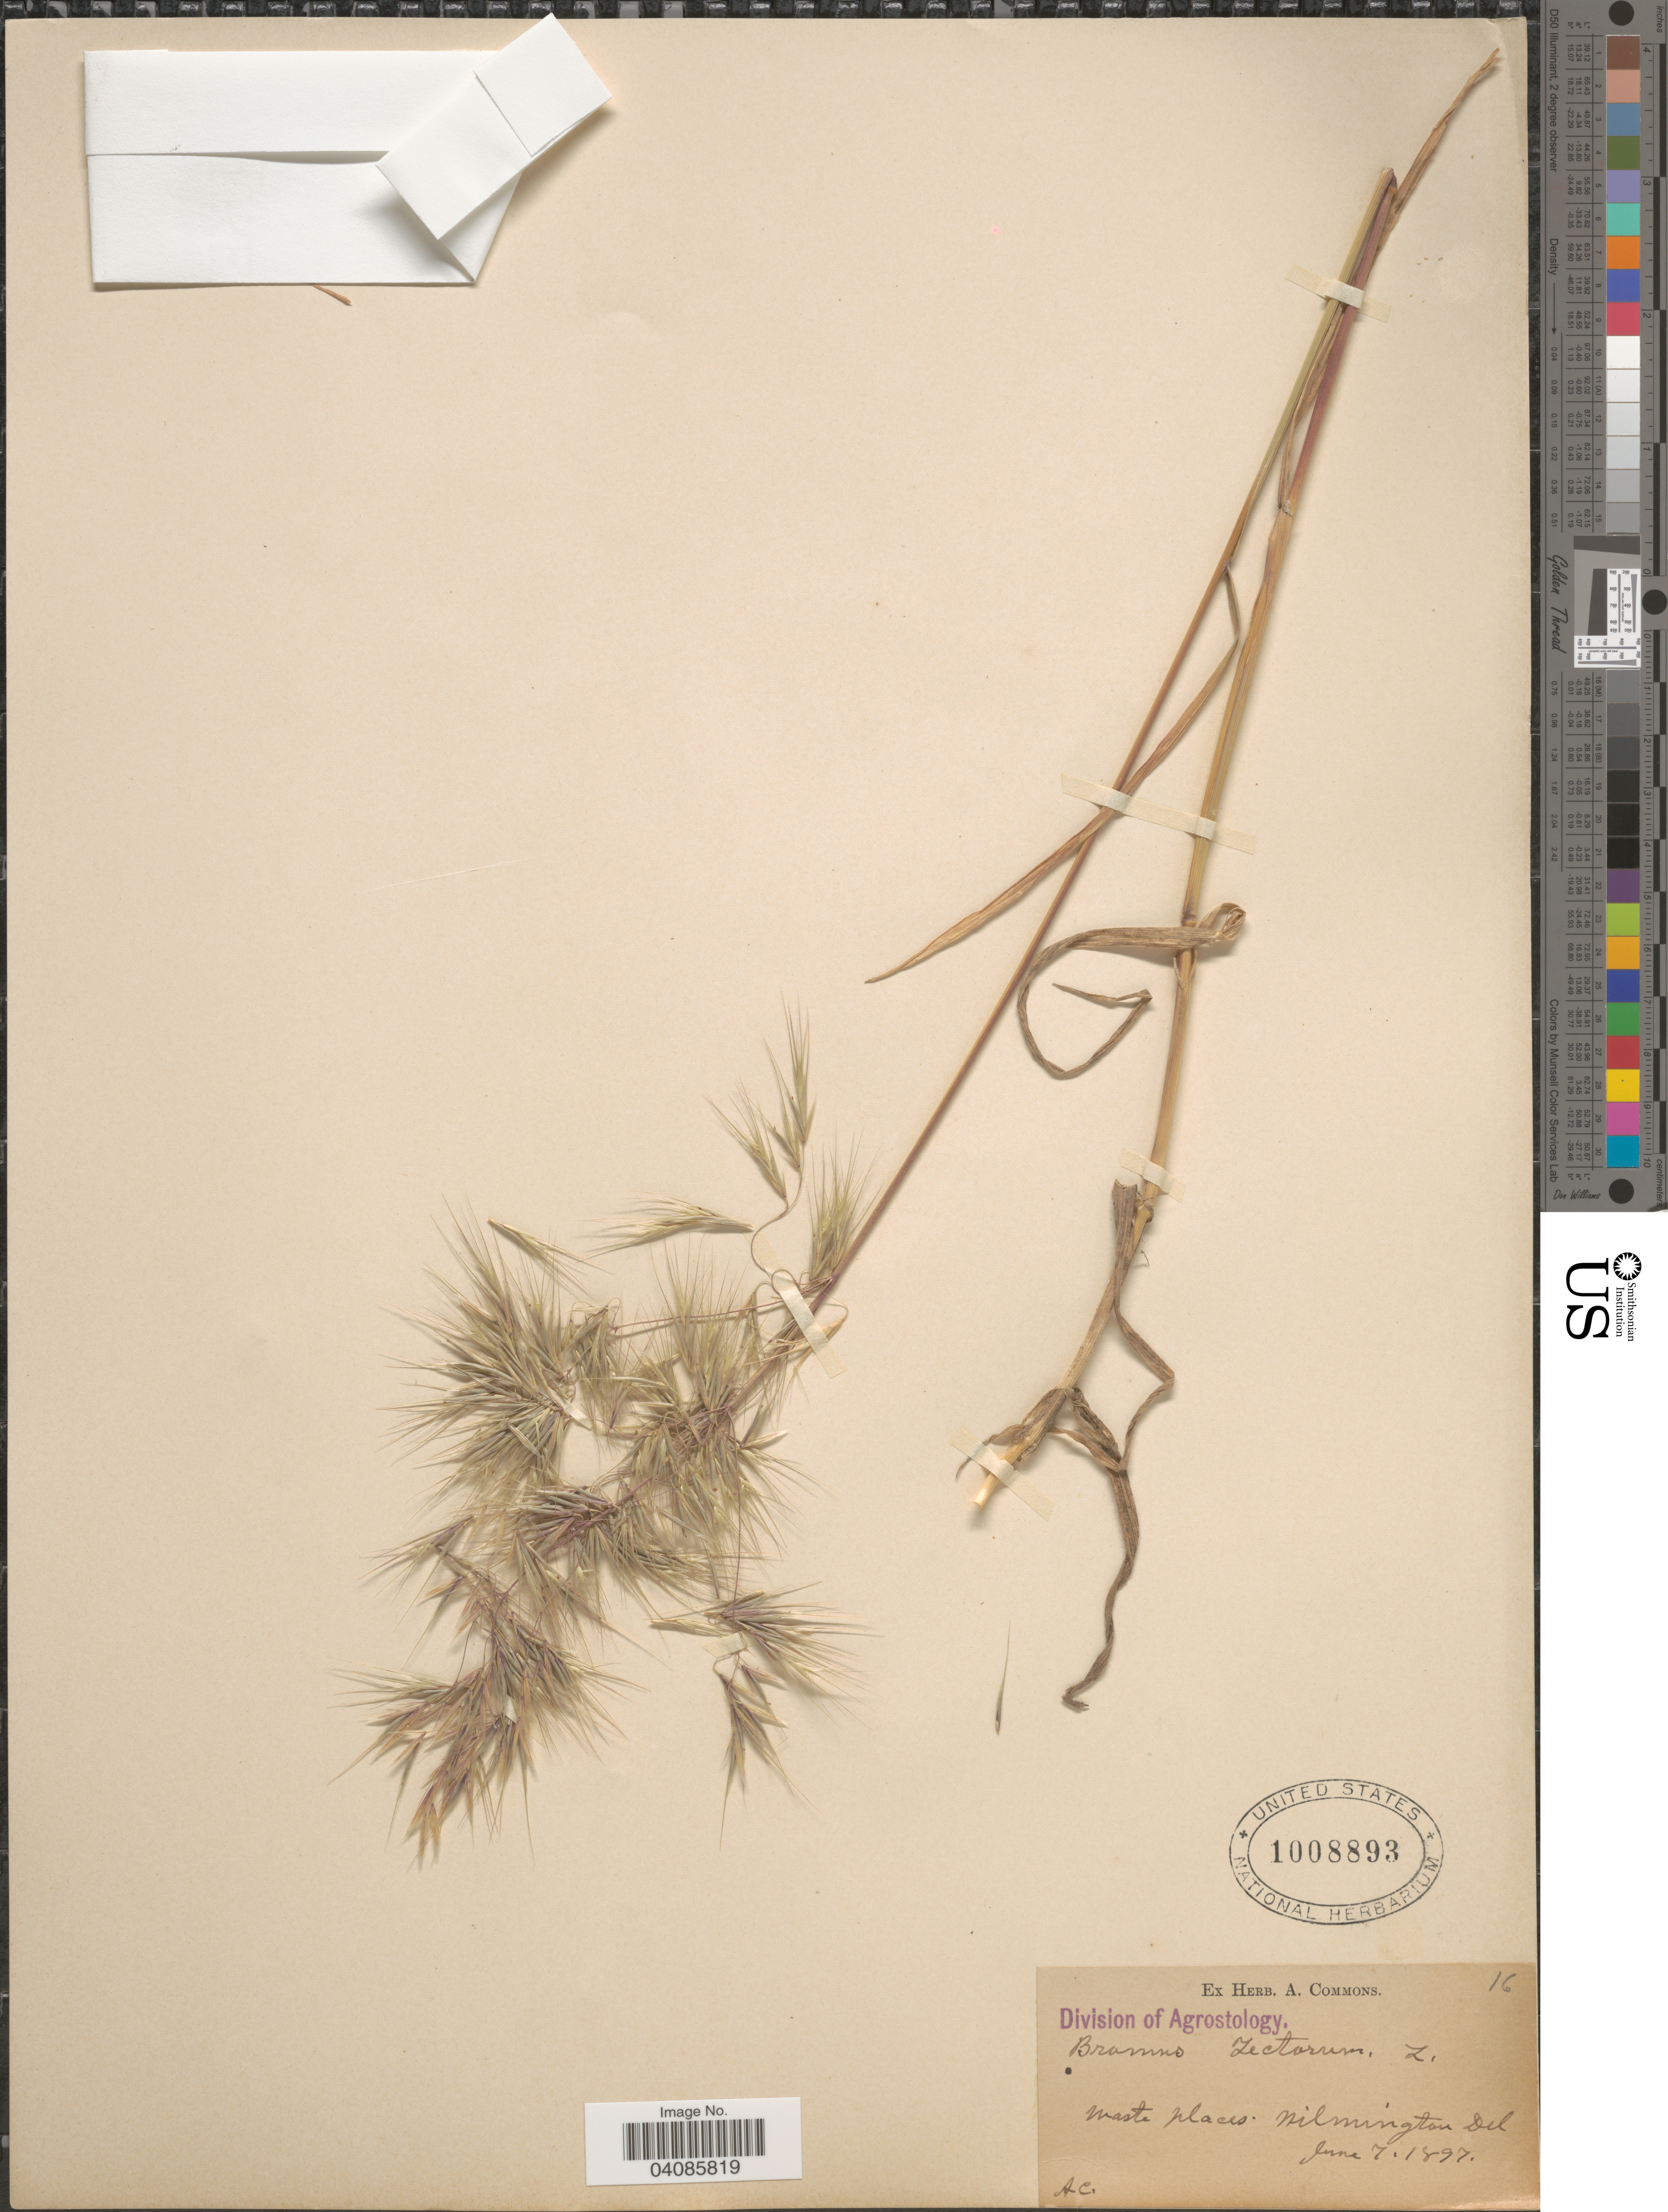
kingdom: Plantae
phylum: Tracheophyta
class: Liliopsida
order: Poales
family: Poaceae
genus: Bromus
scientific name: Bromus tectorum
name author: L.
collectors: ex herb. A. Commons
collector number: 16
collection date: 1897-06-07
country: United States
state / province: Delaware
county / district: New Castle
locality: Waste places. Wilmington.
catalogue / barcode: US 1008893